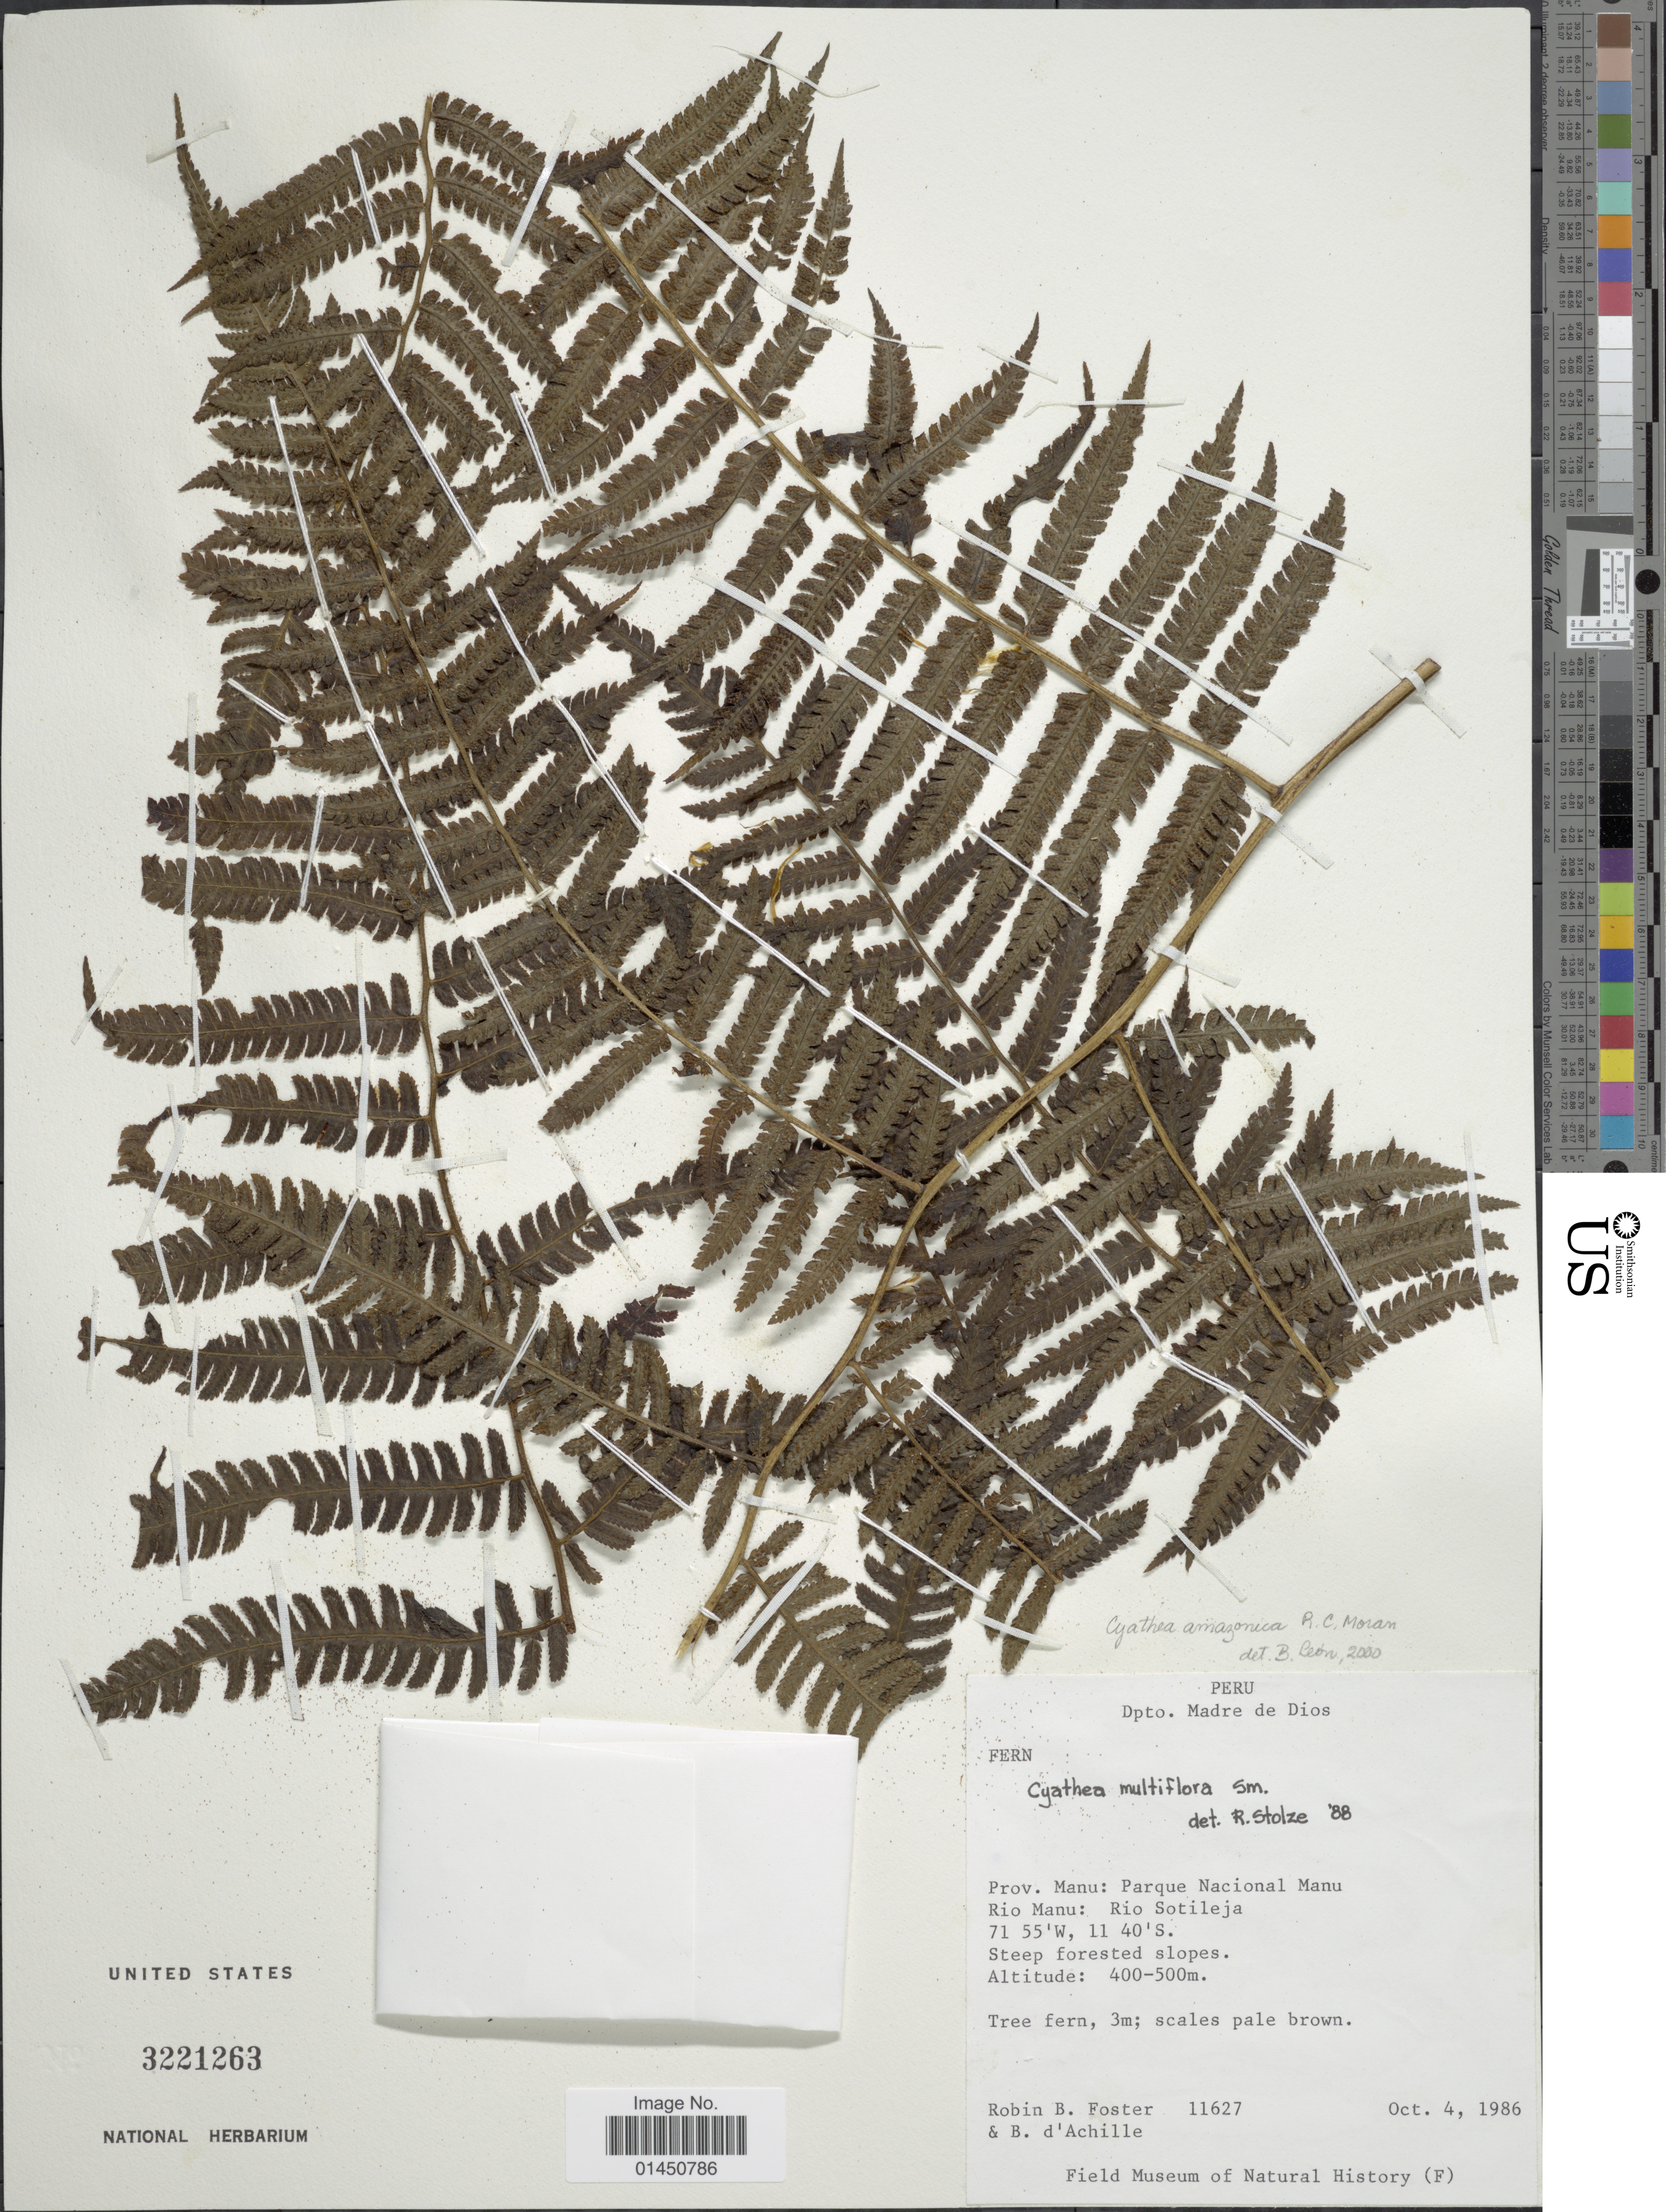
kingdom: Plantae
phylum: Tracheophyta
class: Polypodiopsida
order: Cyatheales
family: Cyatheaceae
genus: Cyathea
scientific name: Cyathea amazonica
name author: R.C. Moran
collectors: R. B. Foster & B. d'Achille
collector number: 11627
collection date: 1986-10-04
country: Peru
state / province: Madre de Dios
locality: Prov. Manu: Parque Nacional Manu, Rio Manu: Rio Sotileja.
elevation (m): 400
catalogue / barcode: US 3221263